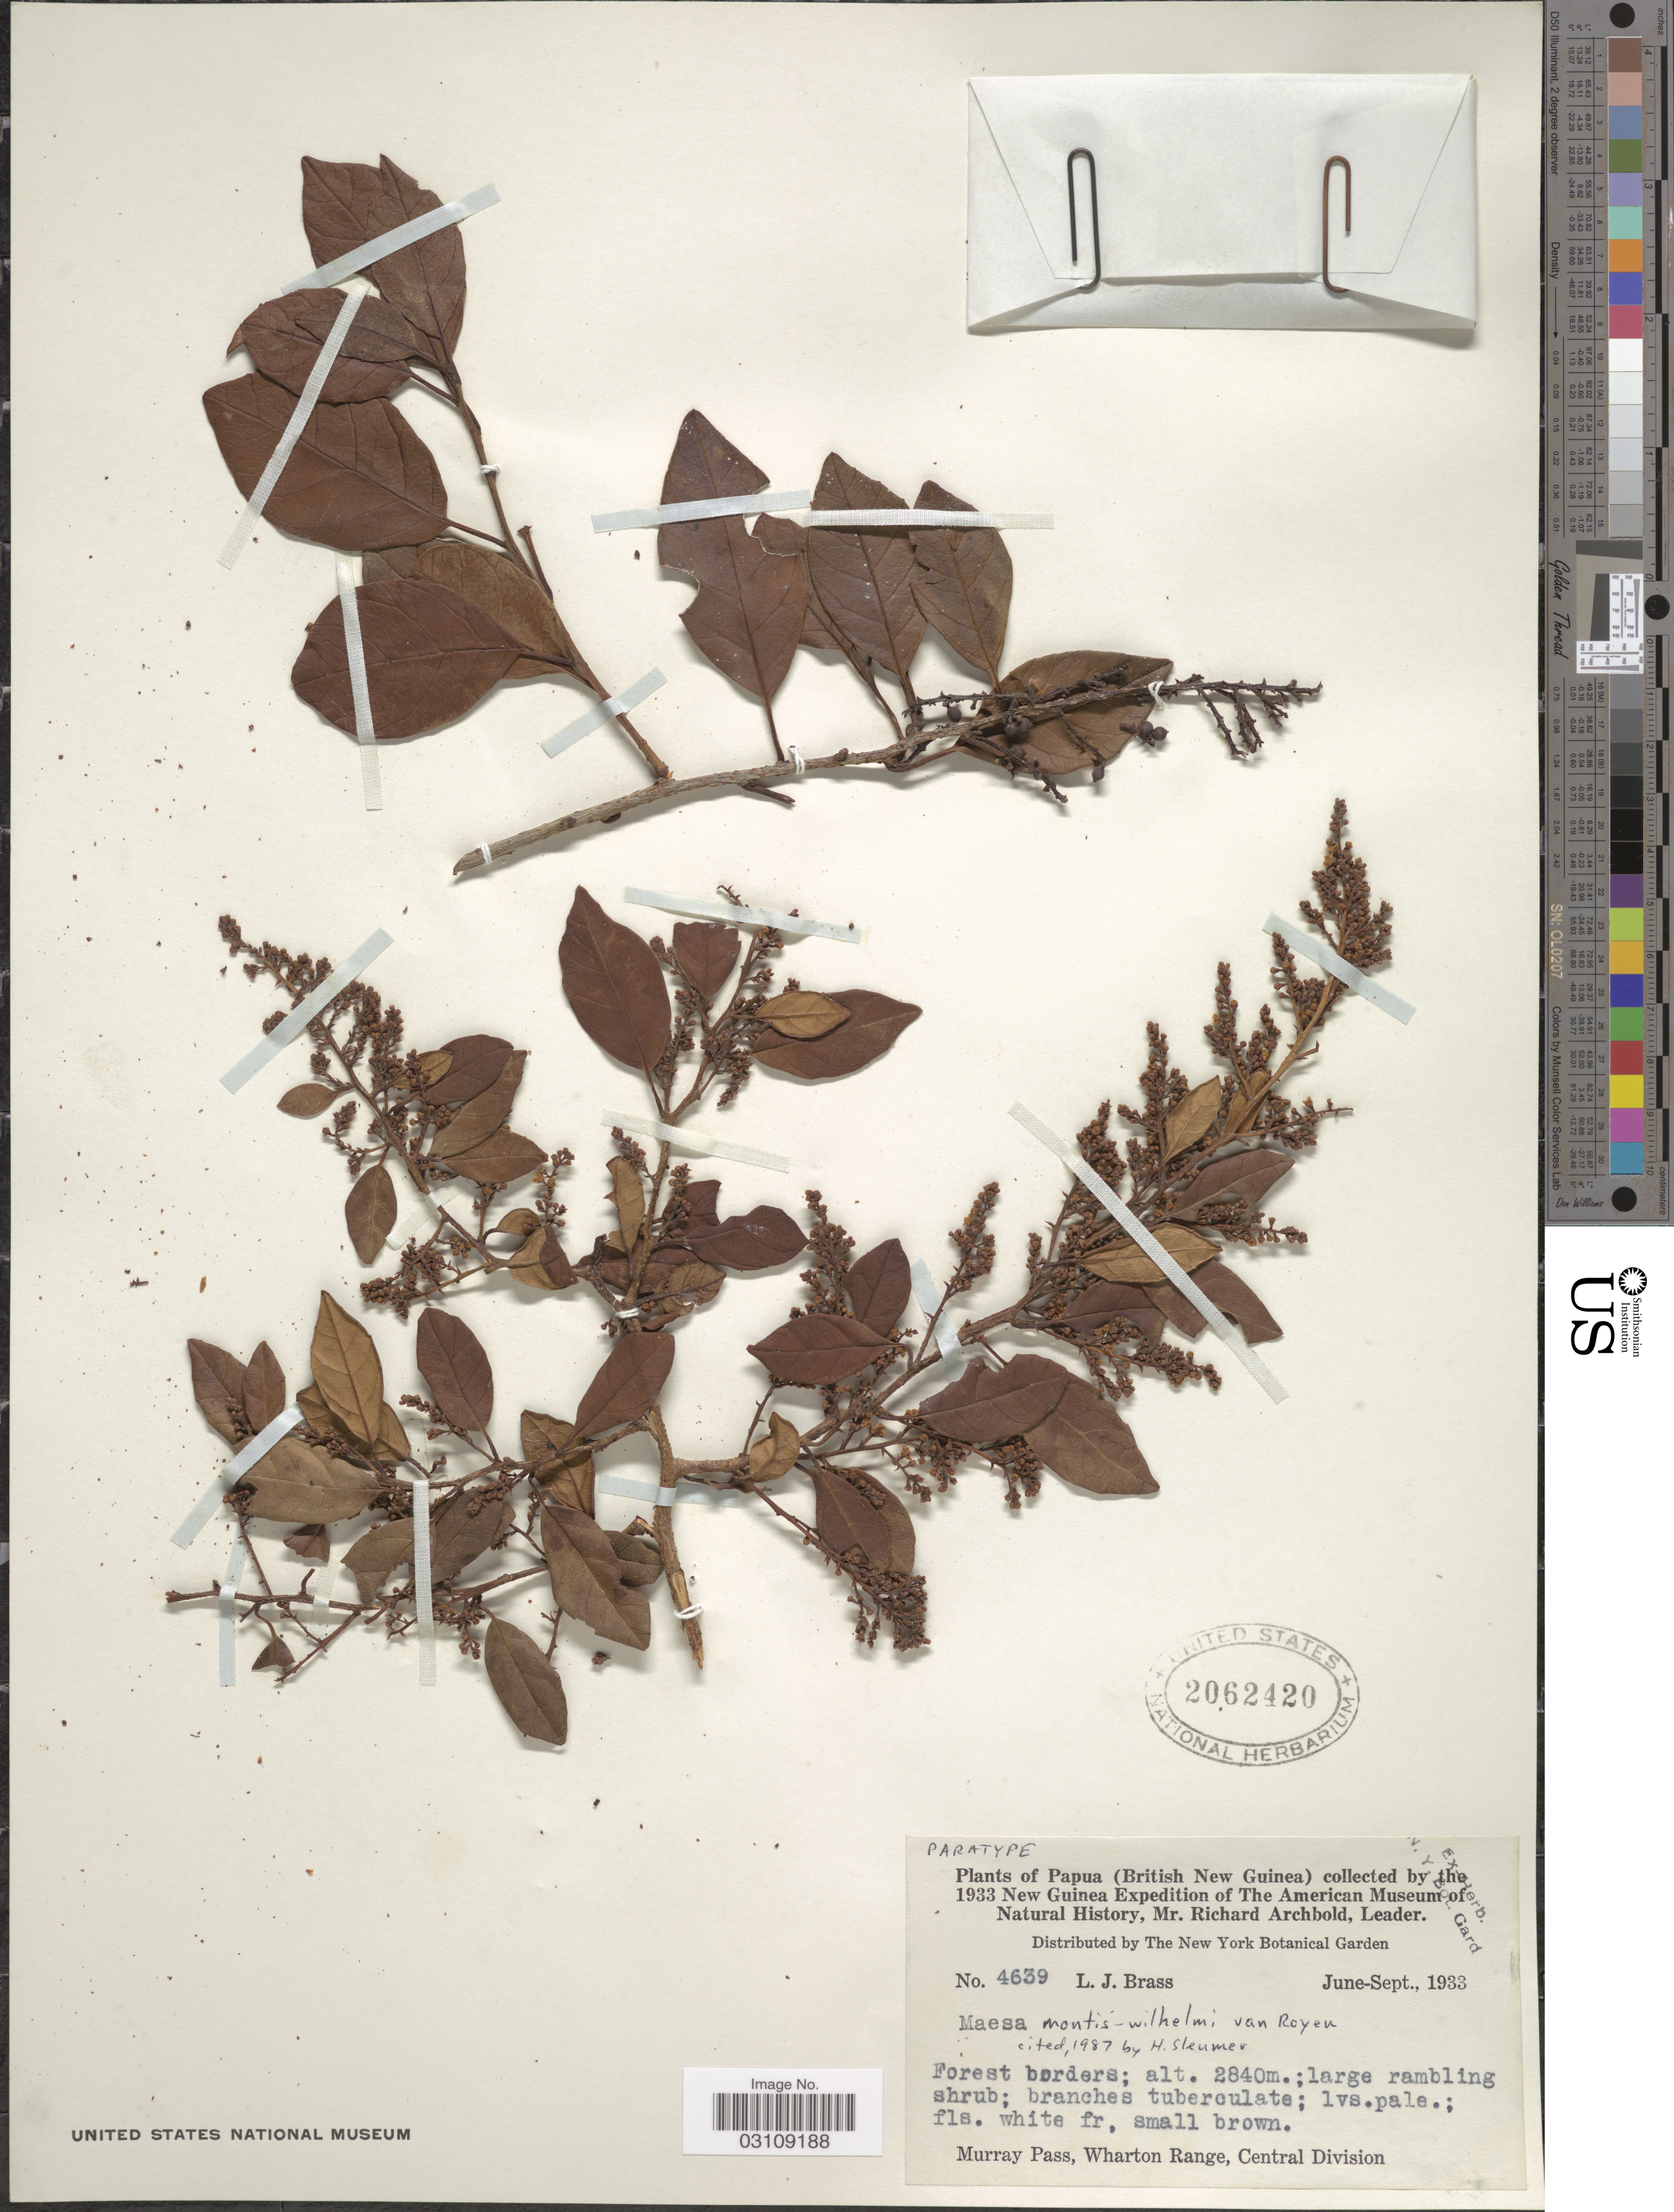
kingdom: Plantae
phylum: Tracheophyta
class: Magnoliopsida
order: Ericales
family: Primulaceae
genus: Maesa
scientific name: Maesa montis-wilhelmi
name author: P. Royen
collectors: L. J. Brass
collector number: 4639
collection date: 1933-06/1933-09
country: Papua New Guinea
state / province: Central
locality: Papua (British New Guinea). Murray Pass, Wharton Range, Central Division.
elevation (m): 2840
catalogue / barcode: US 2062420